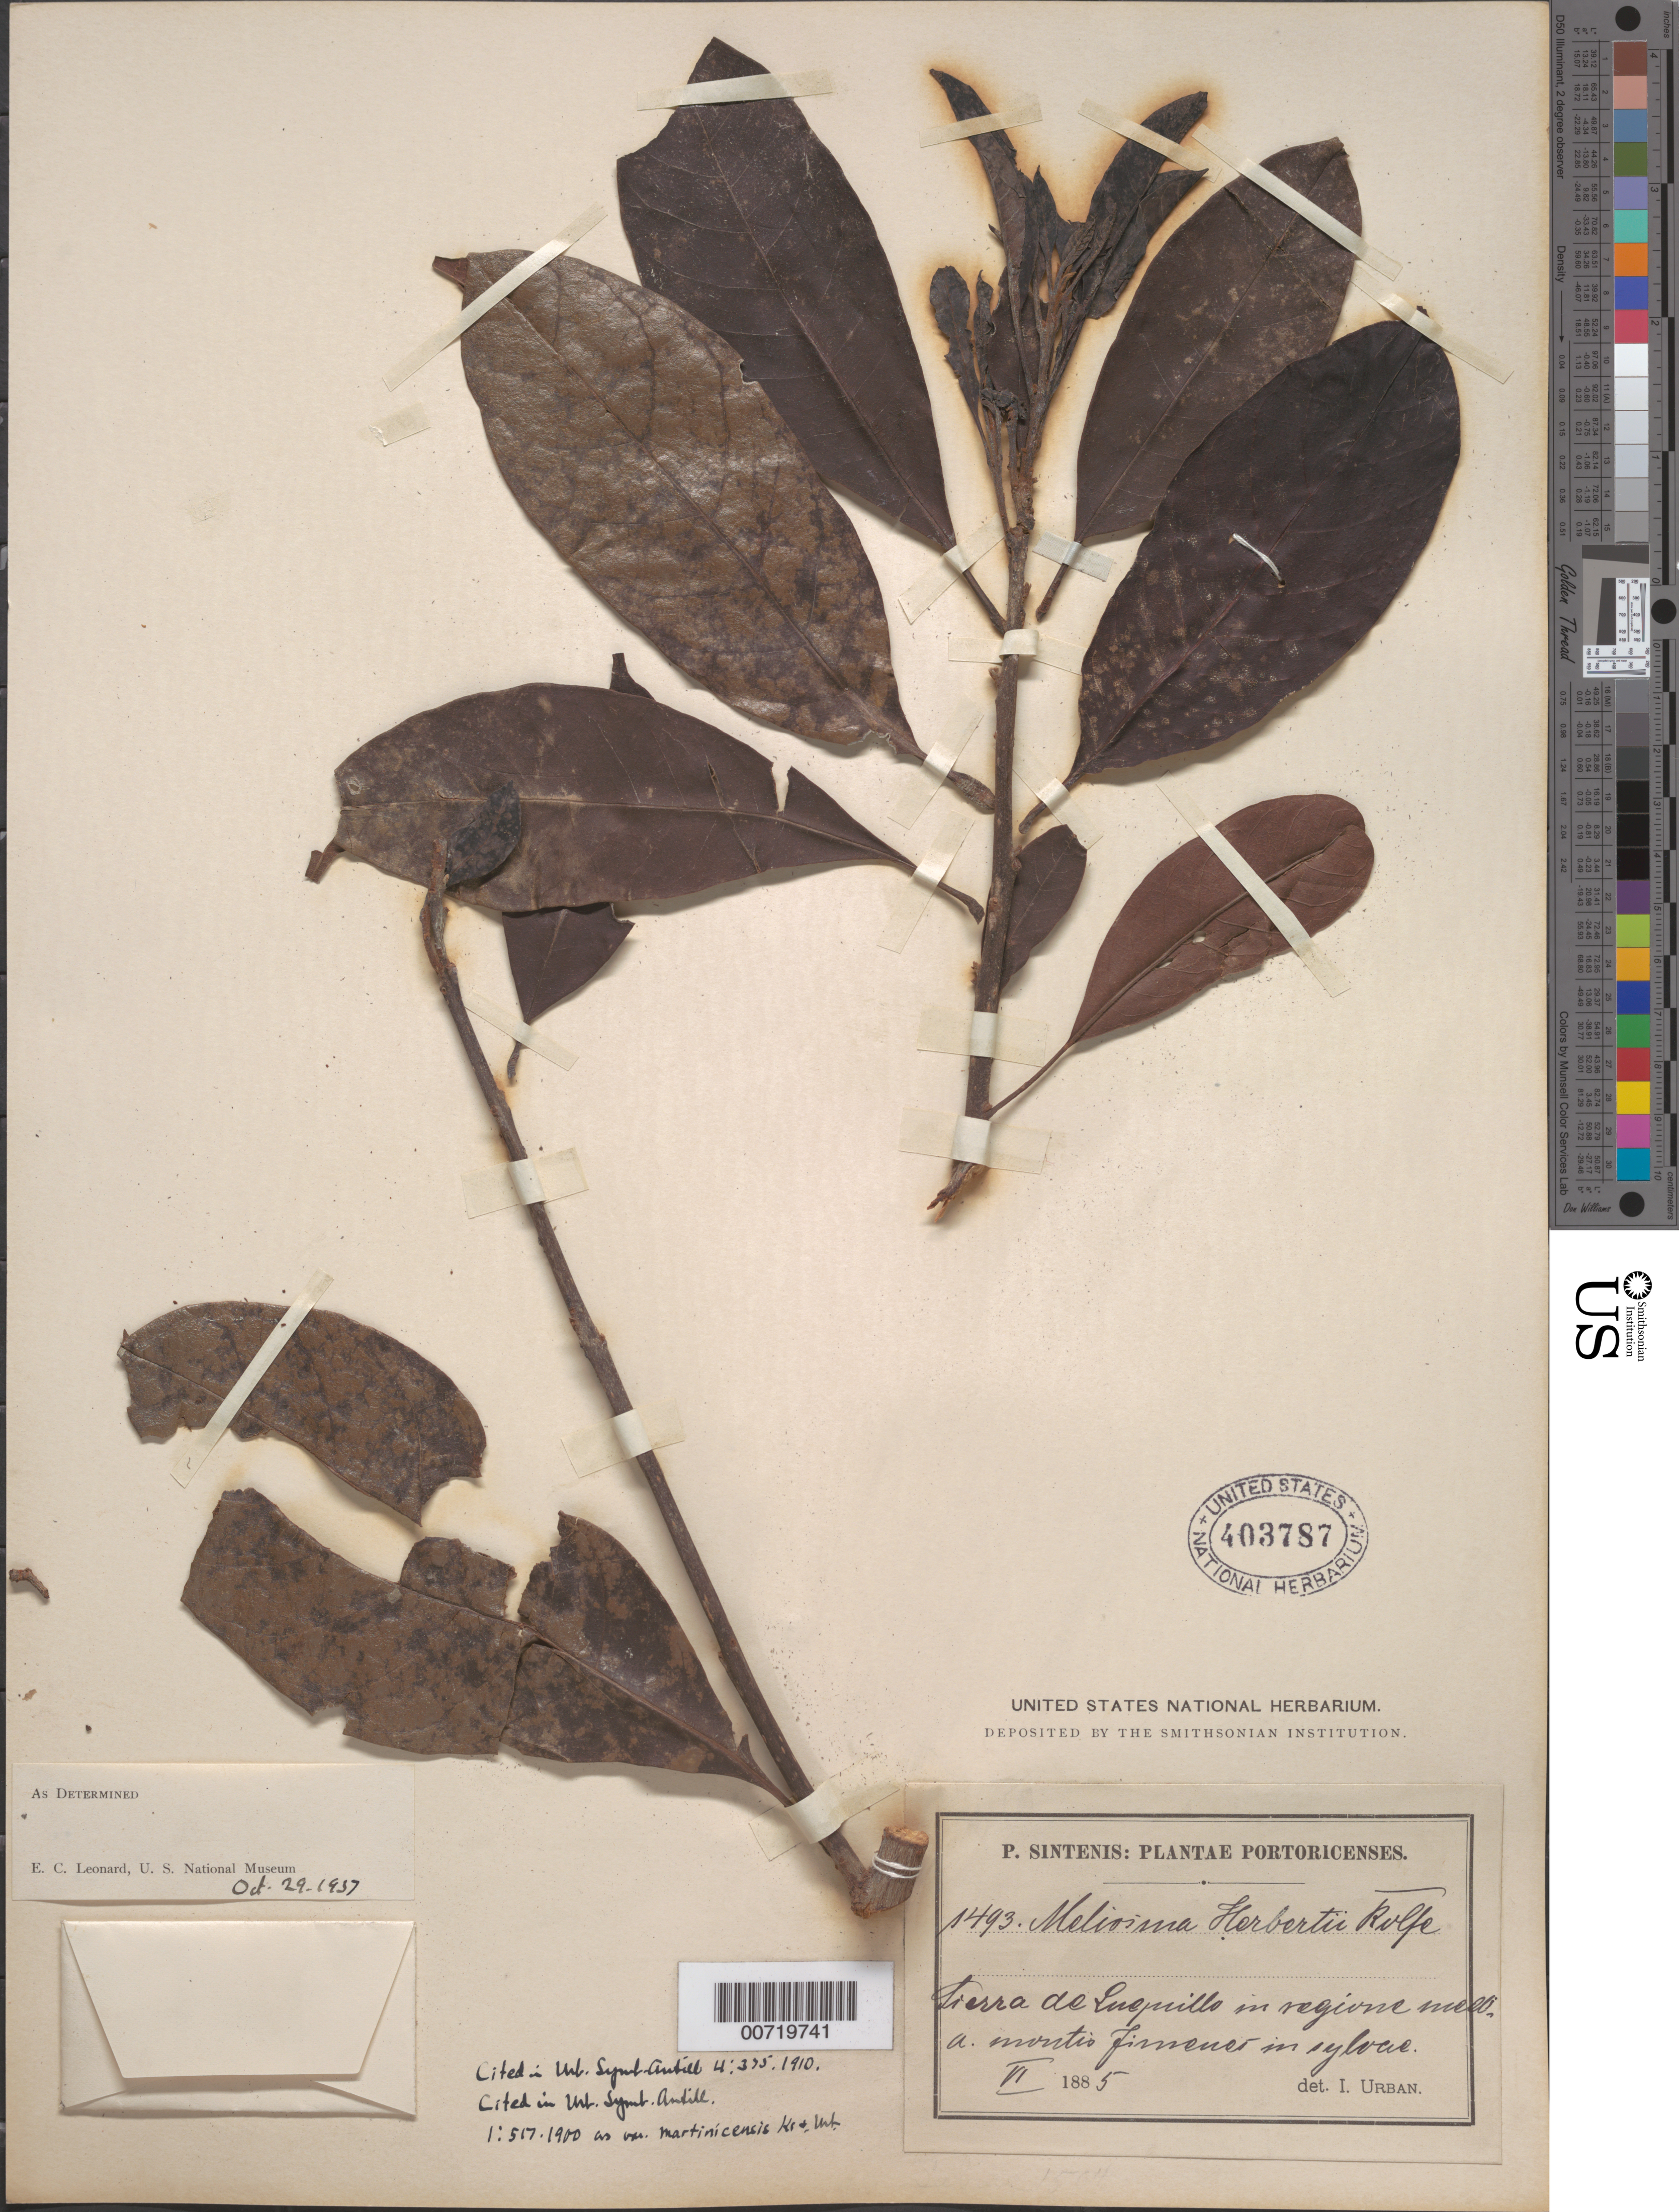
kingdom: Plantae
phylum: Tracheophyta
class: Magnoliopsida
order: Proteales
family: Sabiaceae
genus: Meliosma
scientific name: Meliosma herbertii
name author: Rolfe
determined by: Leonard, Emery C., (US)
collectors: P. Sintenis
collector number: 1493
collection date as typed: Jun 1885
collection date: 1885-06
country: Puerto Rico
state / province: Luquillo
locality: Sierra de Luquillo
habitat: In regions med.a. montis Jimenes in sylva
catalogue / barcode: US 403787